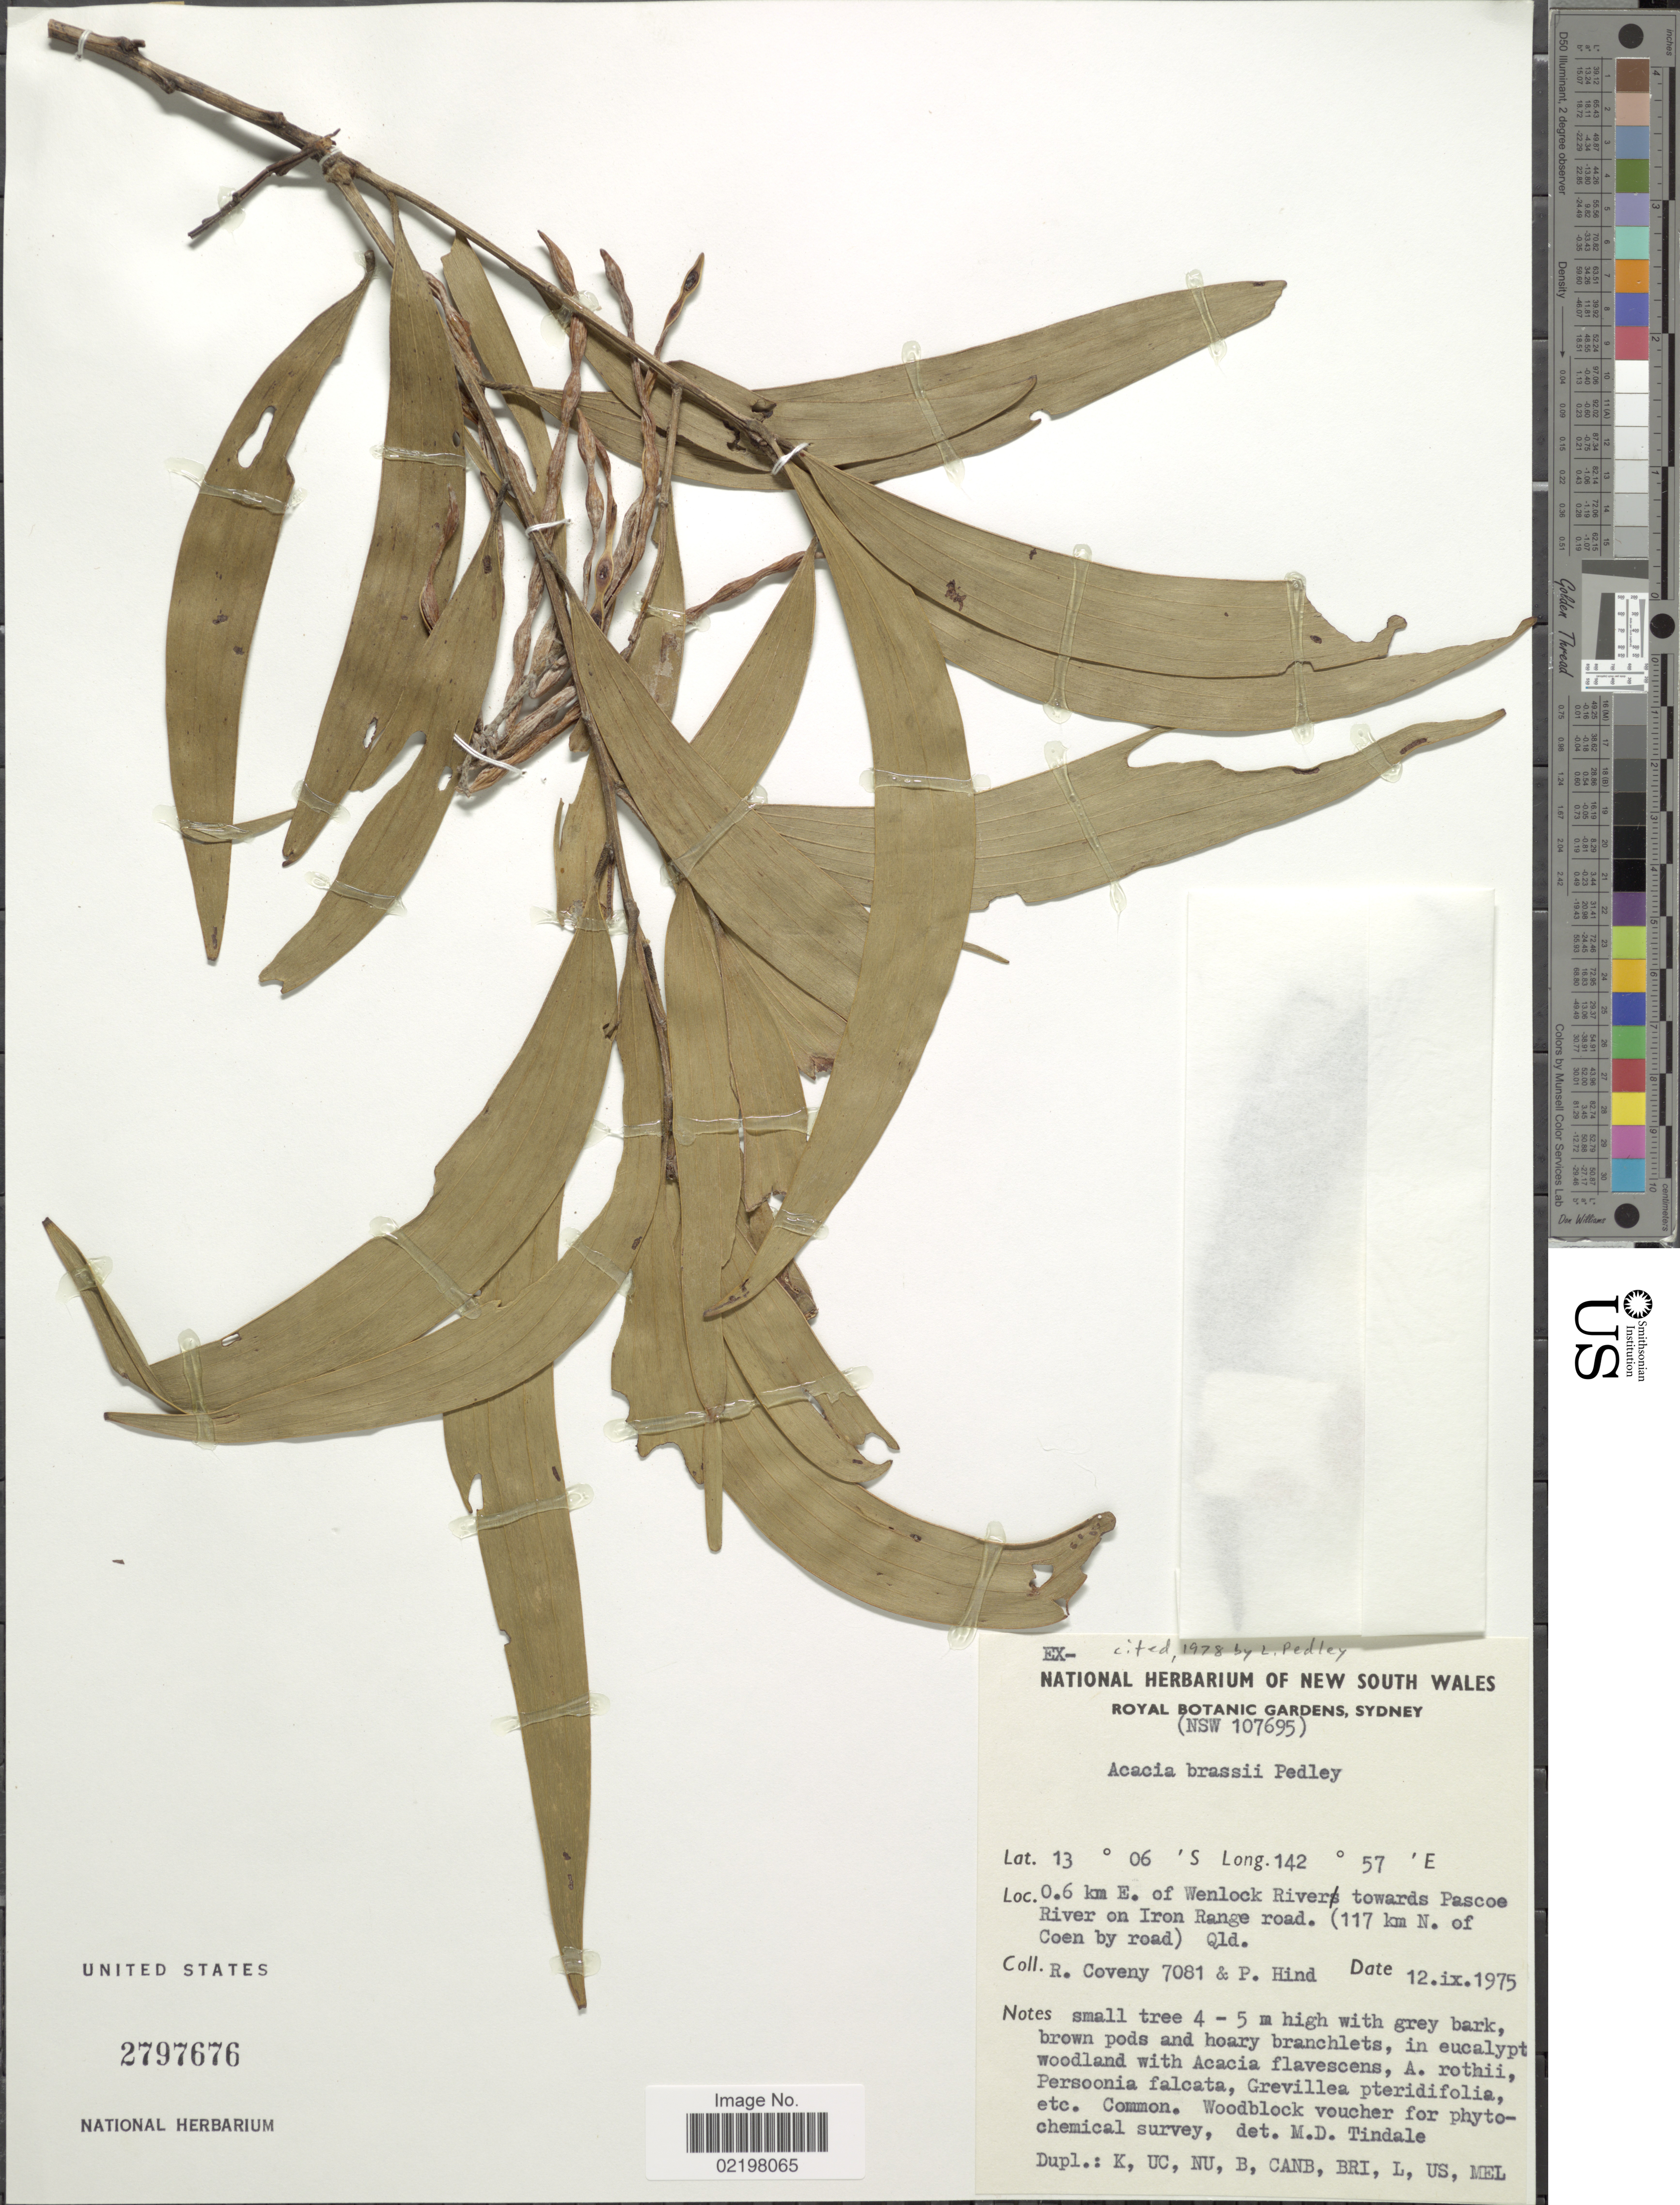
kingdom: Plantae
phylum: Tracheophyta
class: Magnoliopsida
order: Fabales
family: Fabaceae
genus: Acacia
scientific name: Acacia brassii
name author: Pedley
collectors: R. Coveny & P. Hind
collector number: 7081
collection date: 1975-09-12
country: Australia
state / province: New South Wales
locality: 0.6 km E. of Wenlock Rivers towards Pascoe River on Iron Range road (117 km N. of Coen by road) Qld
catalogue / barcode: US 2797676